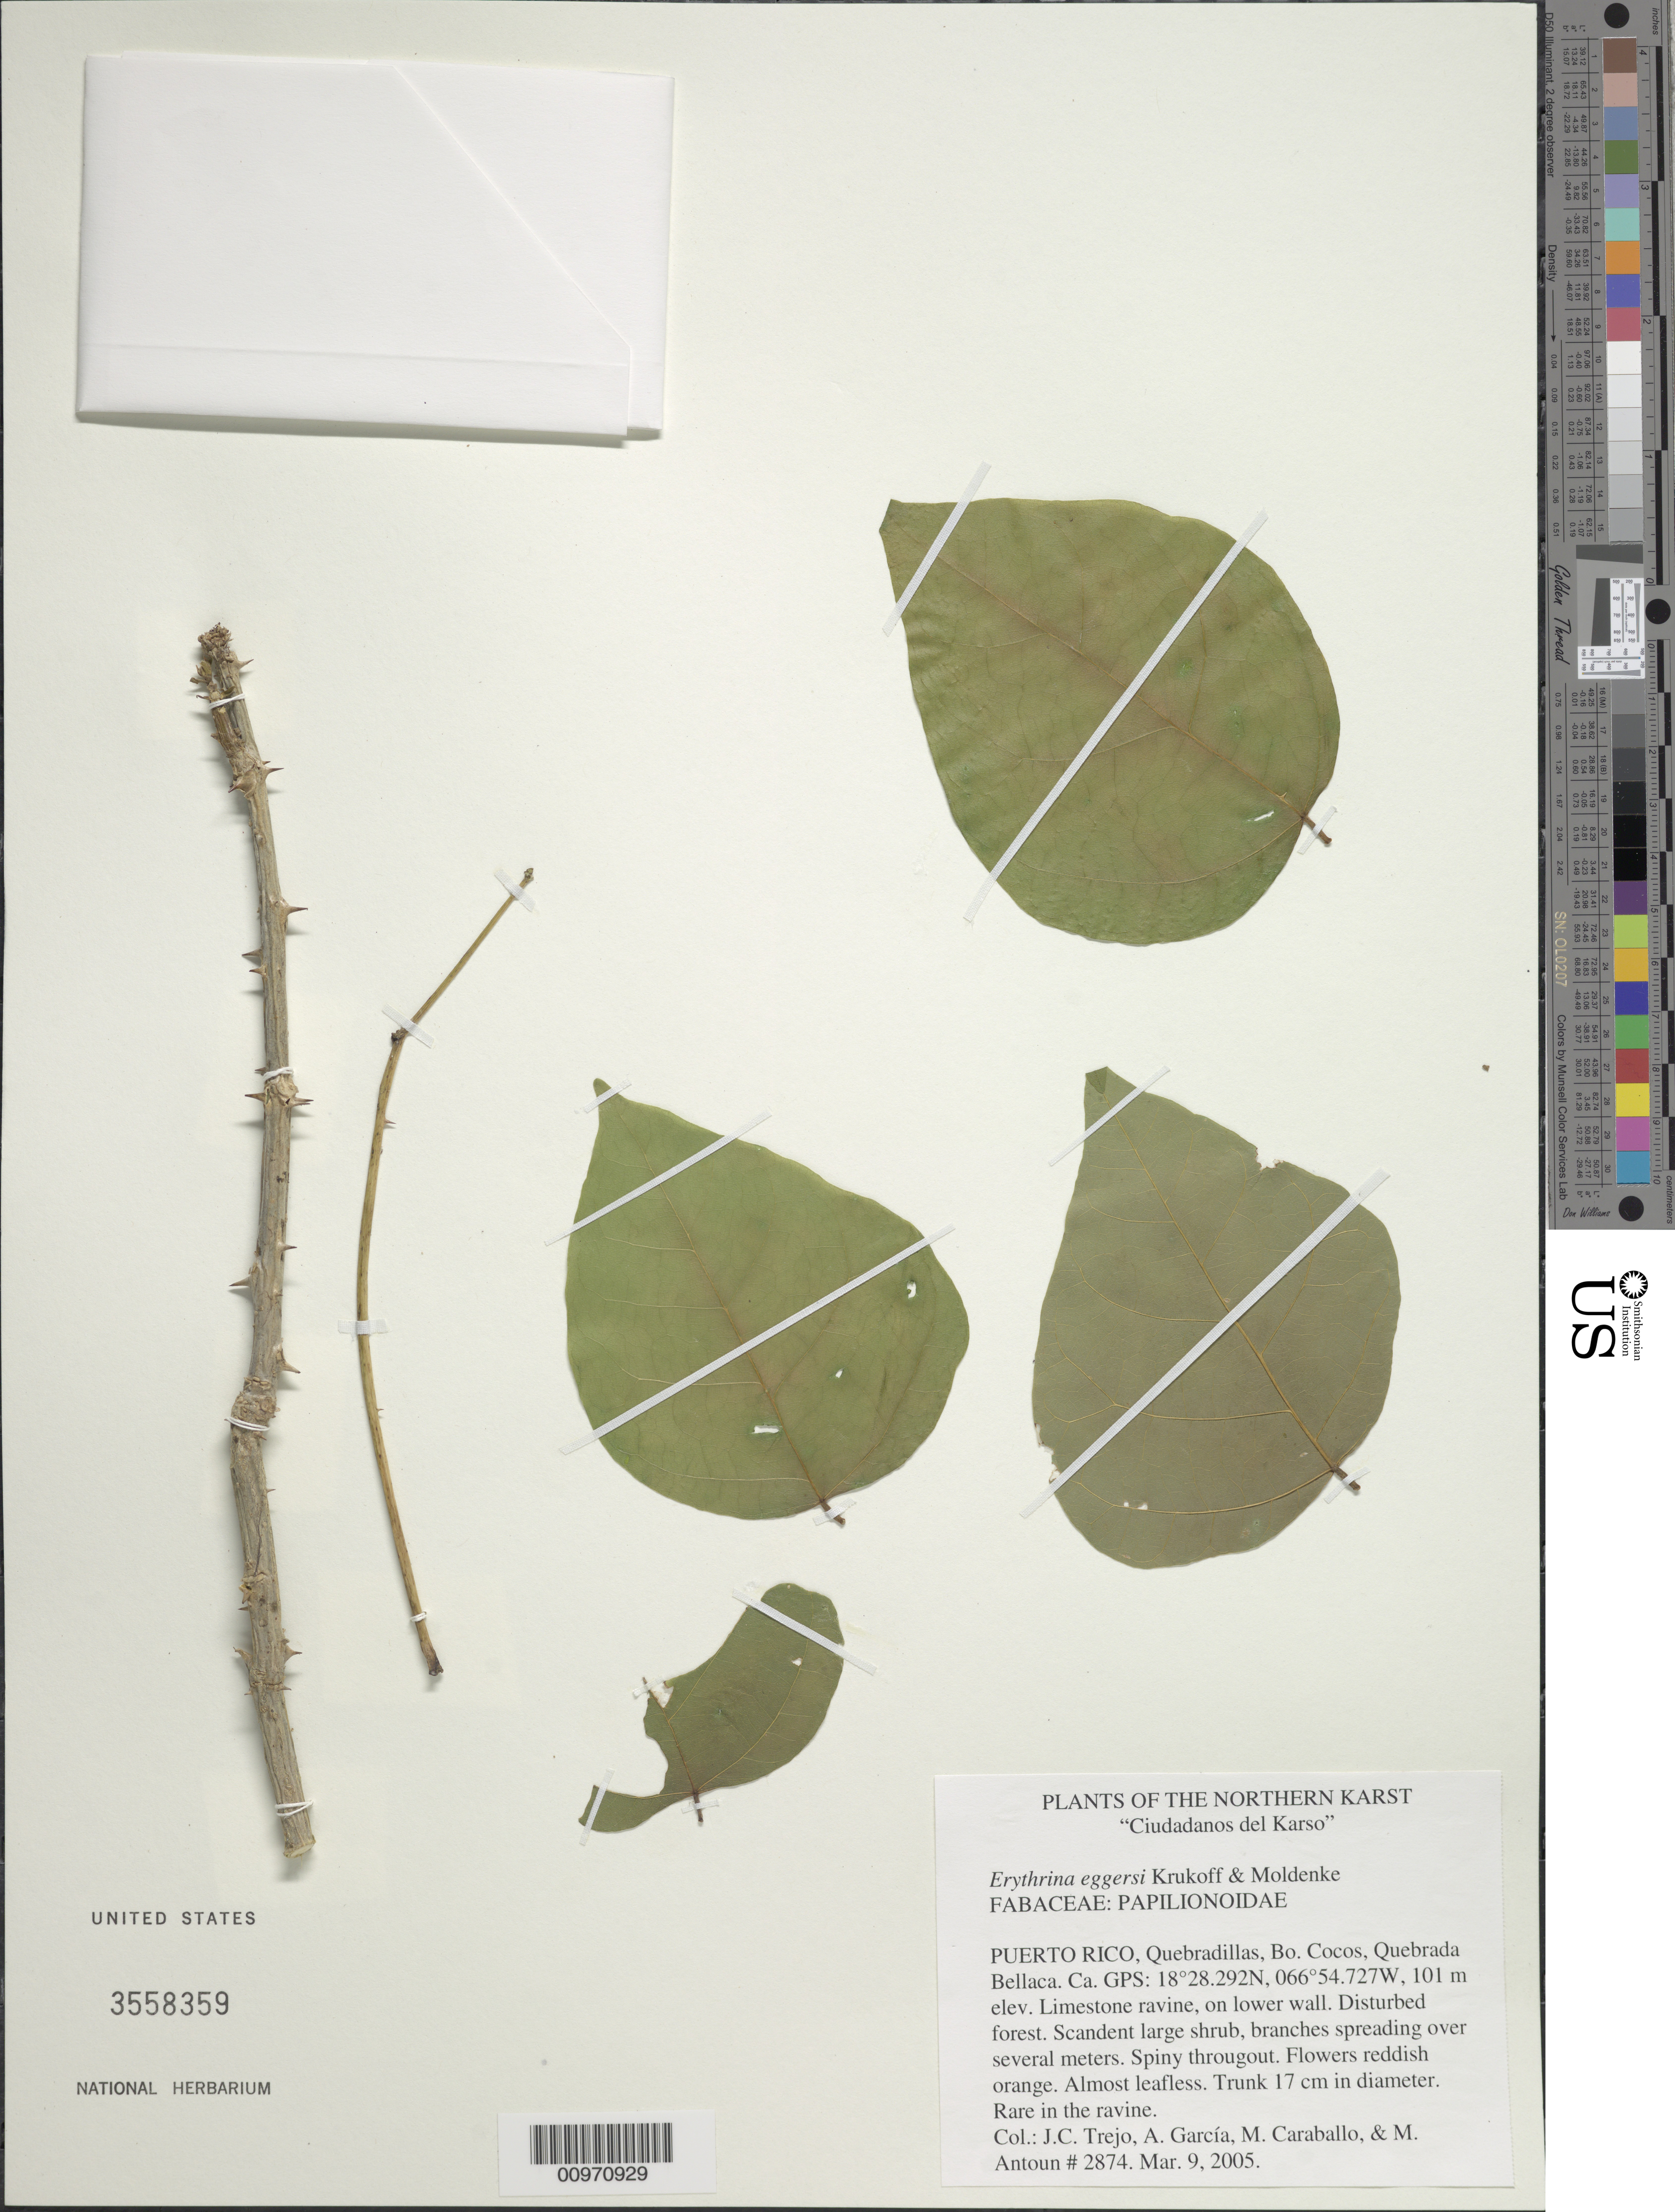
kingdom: Plantae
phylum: Tracheophyta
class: Magnoliopsida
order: Fabales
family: Fabaceae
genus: Erythrina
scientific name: Erythrina eggersii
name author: Krukoff & Moldenke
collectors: J. C. Trejo-Torres, A. García, M. Caraballo-Ortiz & M. Antoun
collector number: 2874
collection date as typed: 09 Mar 2005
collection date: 2005-03-09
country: Puerto Rico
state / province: Quebradillas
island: Puerto Rico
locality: Quebradillas, Bo. Cocos, Quebrada Bellaca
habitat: Limestone ravine, on lower wall. Disturbed forest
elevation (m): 101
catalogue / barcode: US 3558359